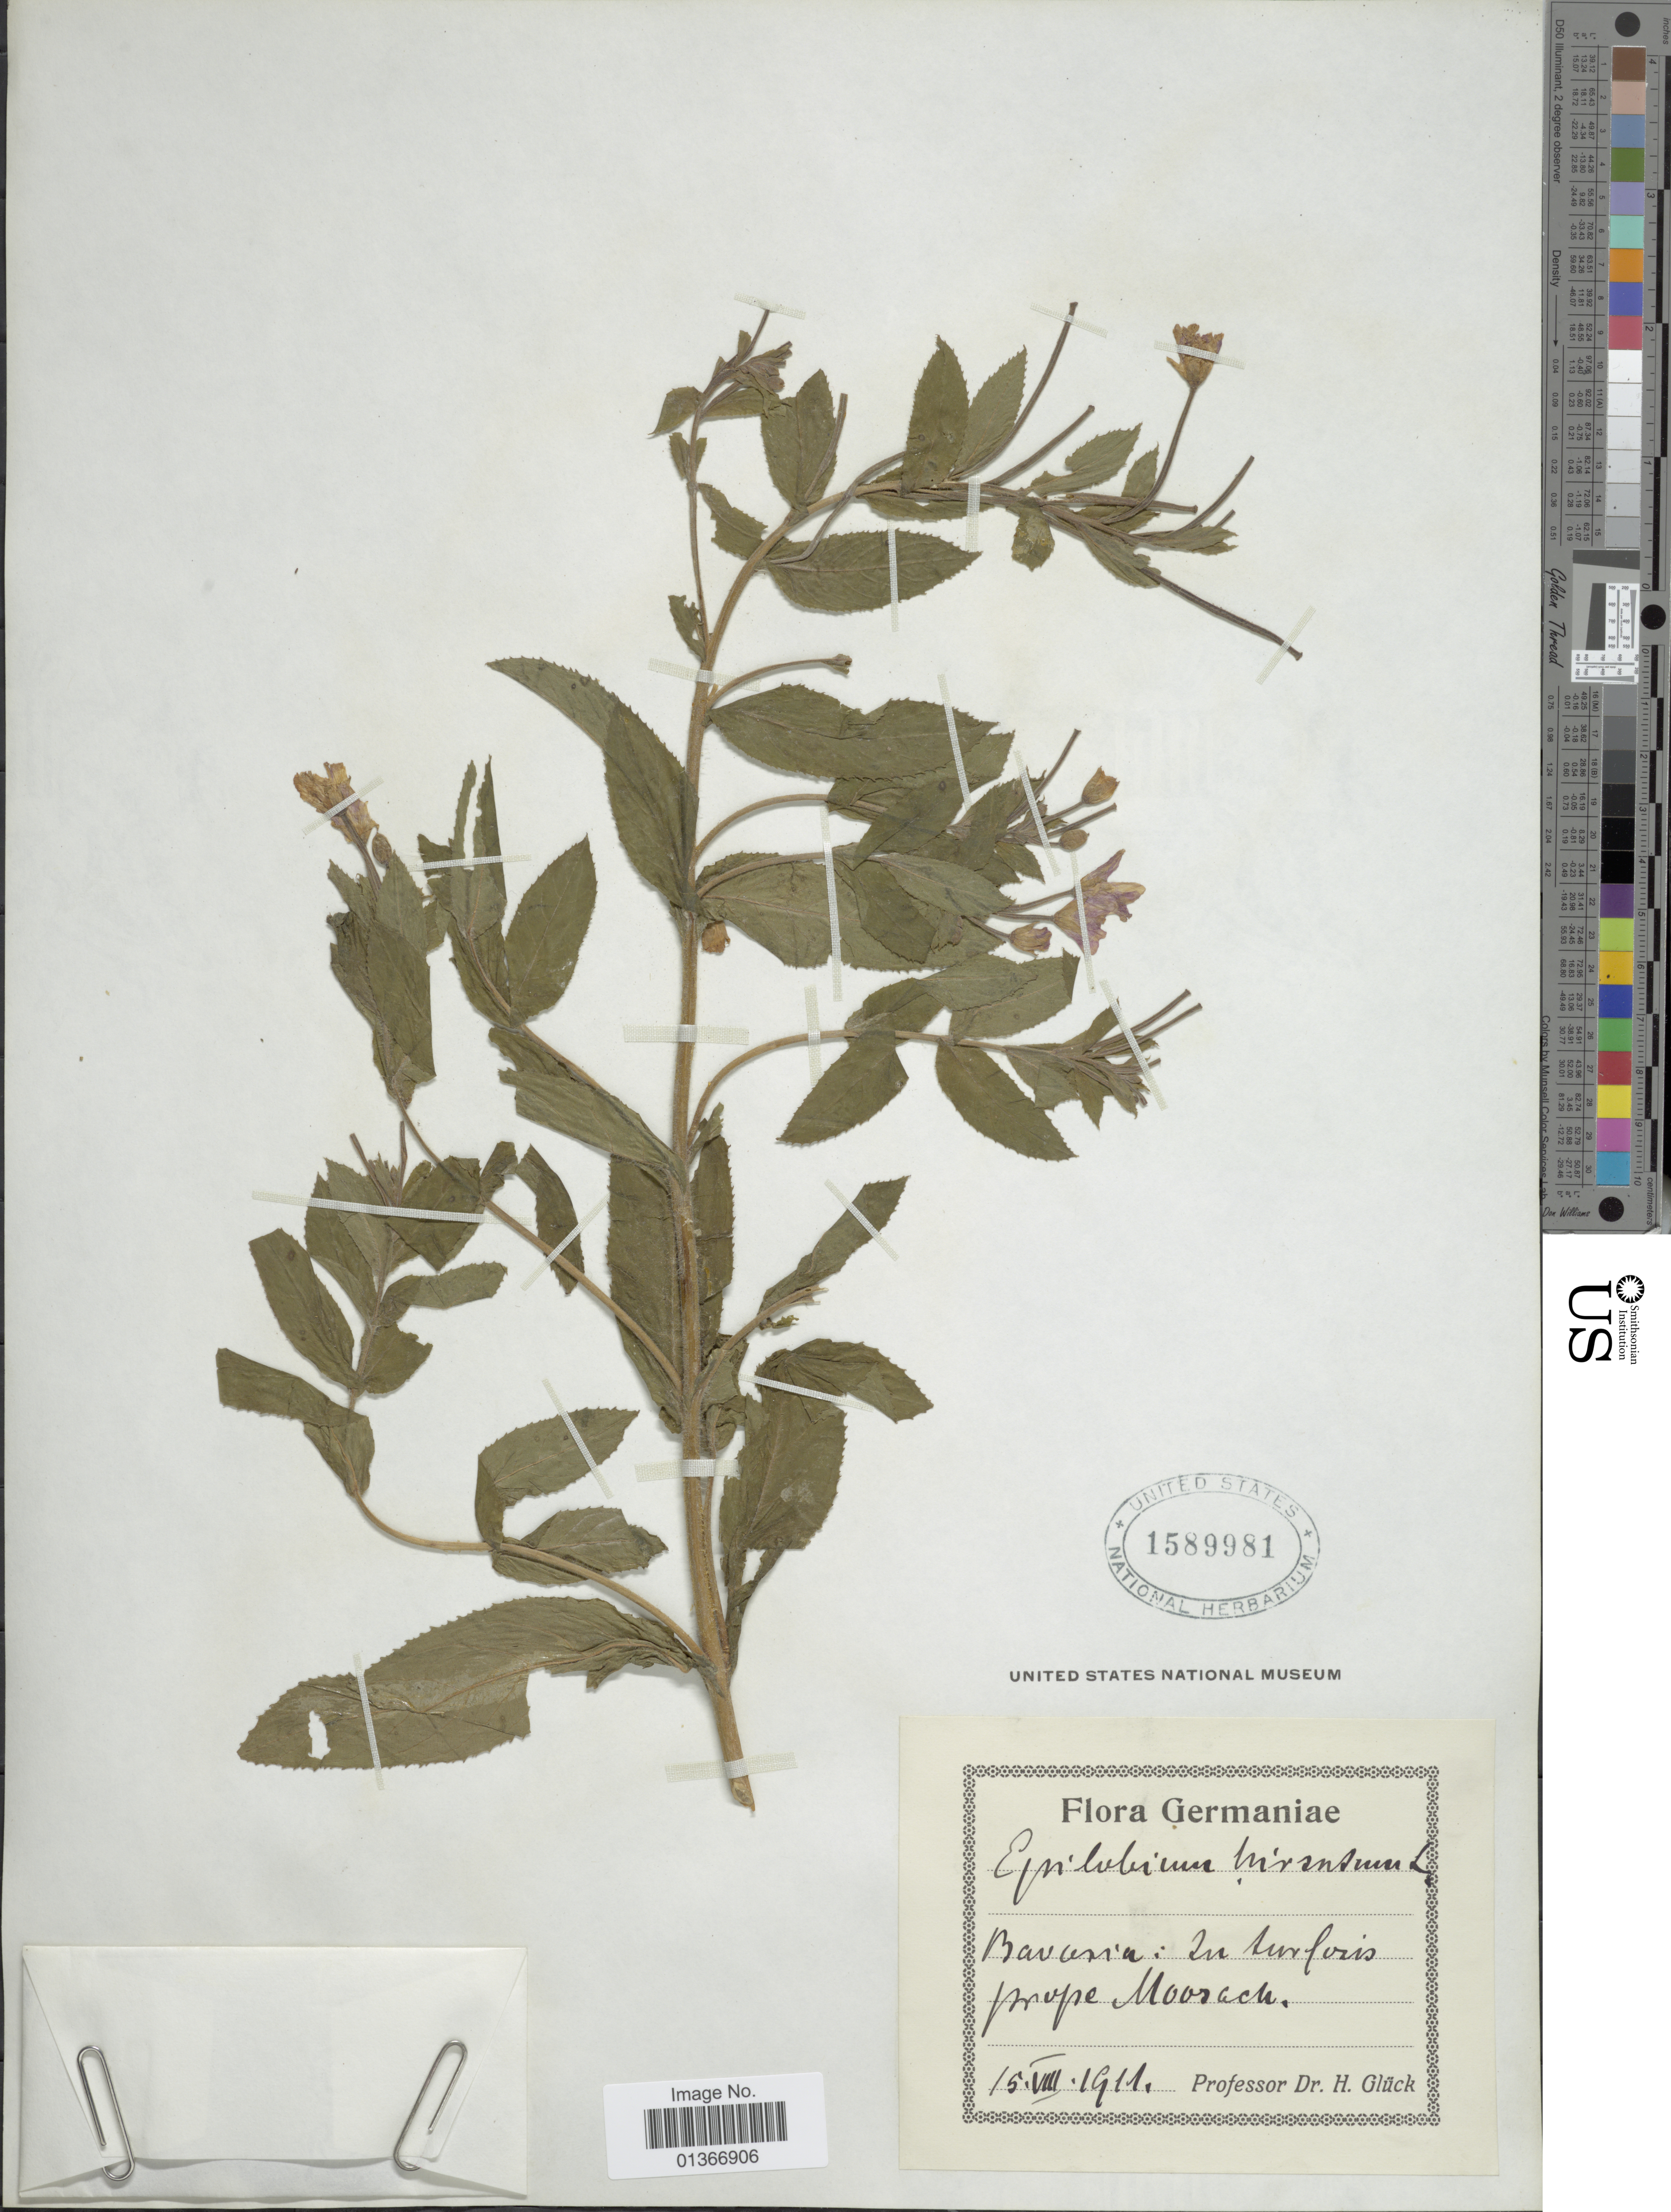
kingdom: Plantae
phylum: Tracheophyta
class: Magnoliopsida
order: Myrtales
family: Onagraceae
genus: Epilobium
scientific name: Epilobium hirsutum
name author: L.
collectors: H. Glück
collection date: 1911-08-15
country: Germany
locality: Bavaria: du turfosis prope Moosach. [interpreted]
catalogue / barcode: US 1589981